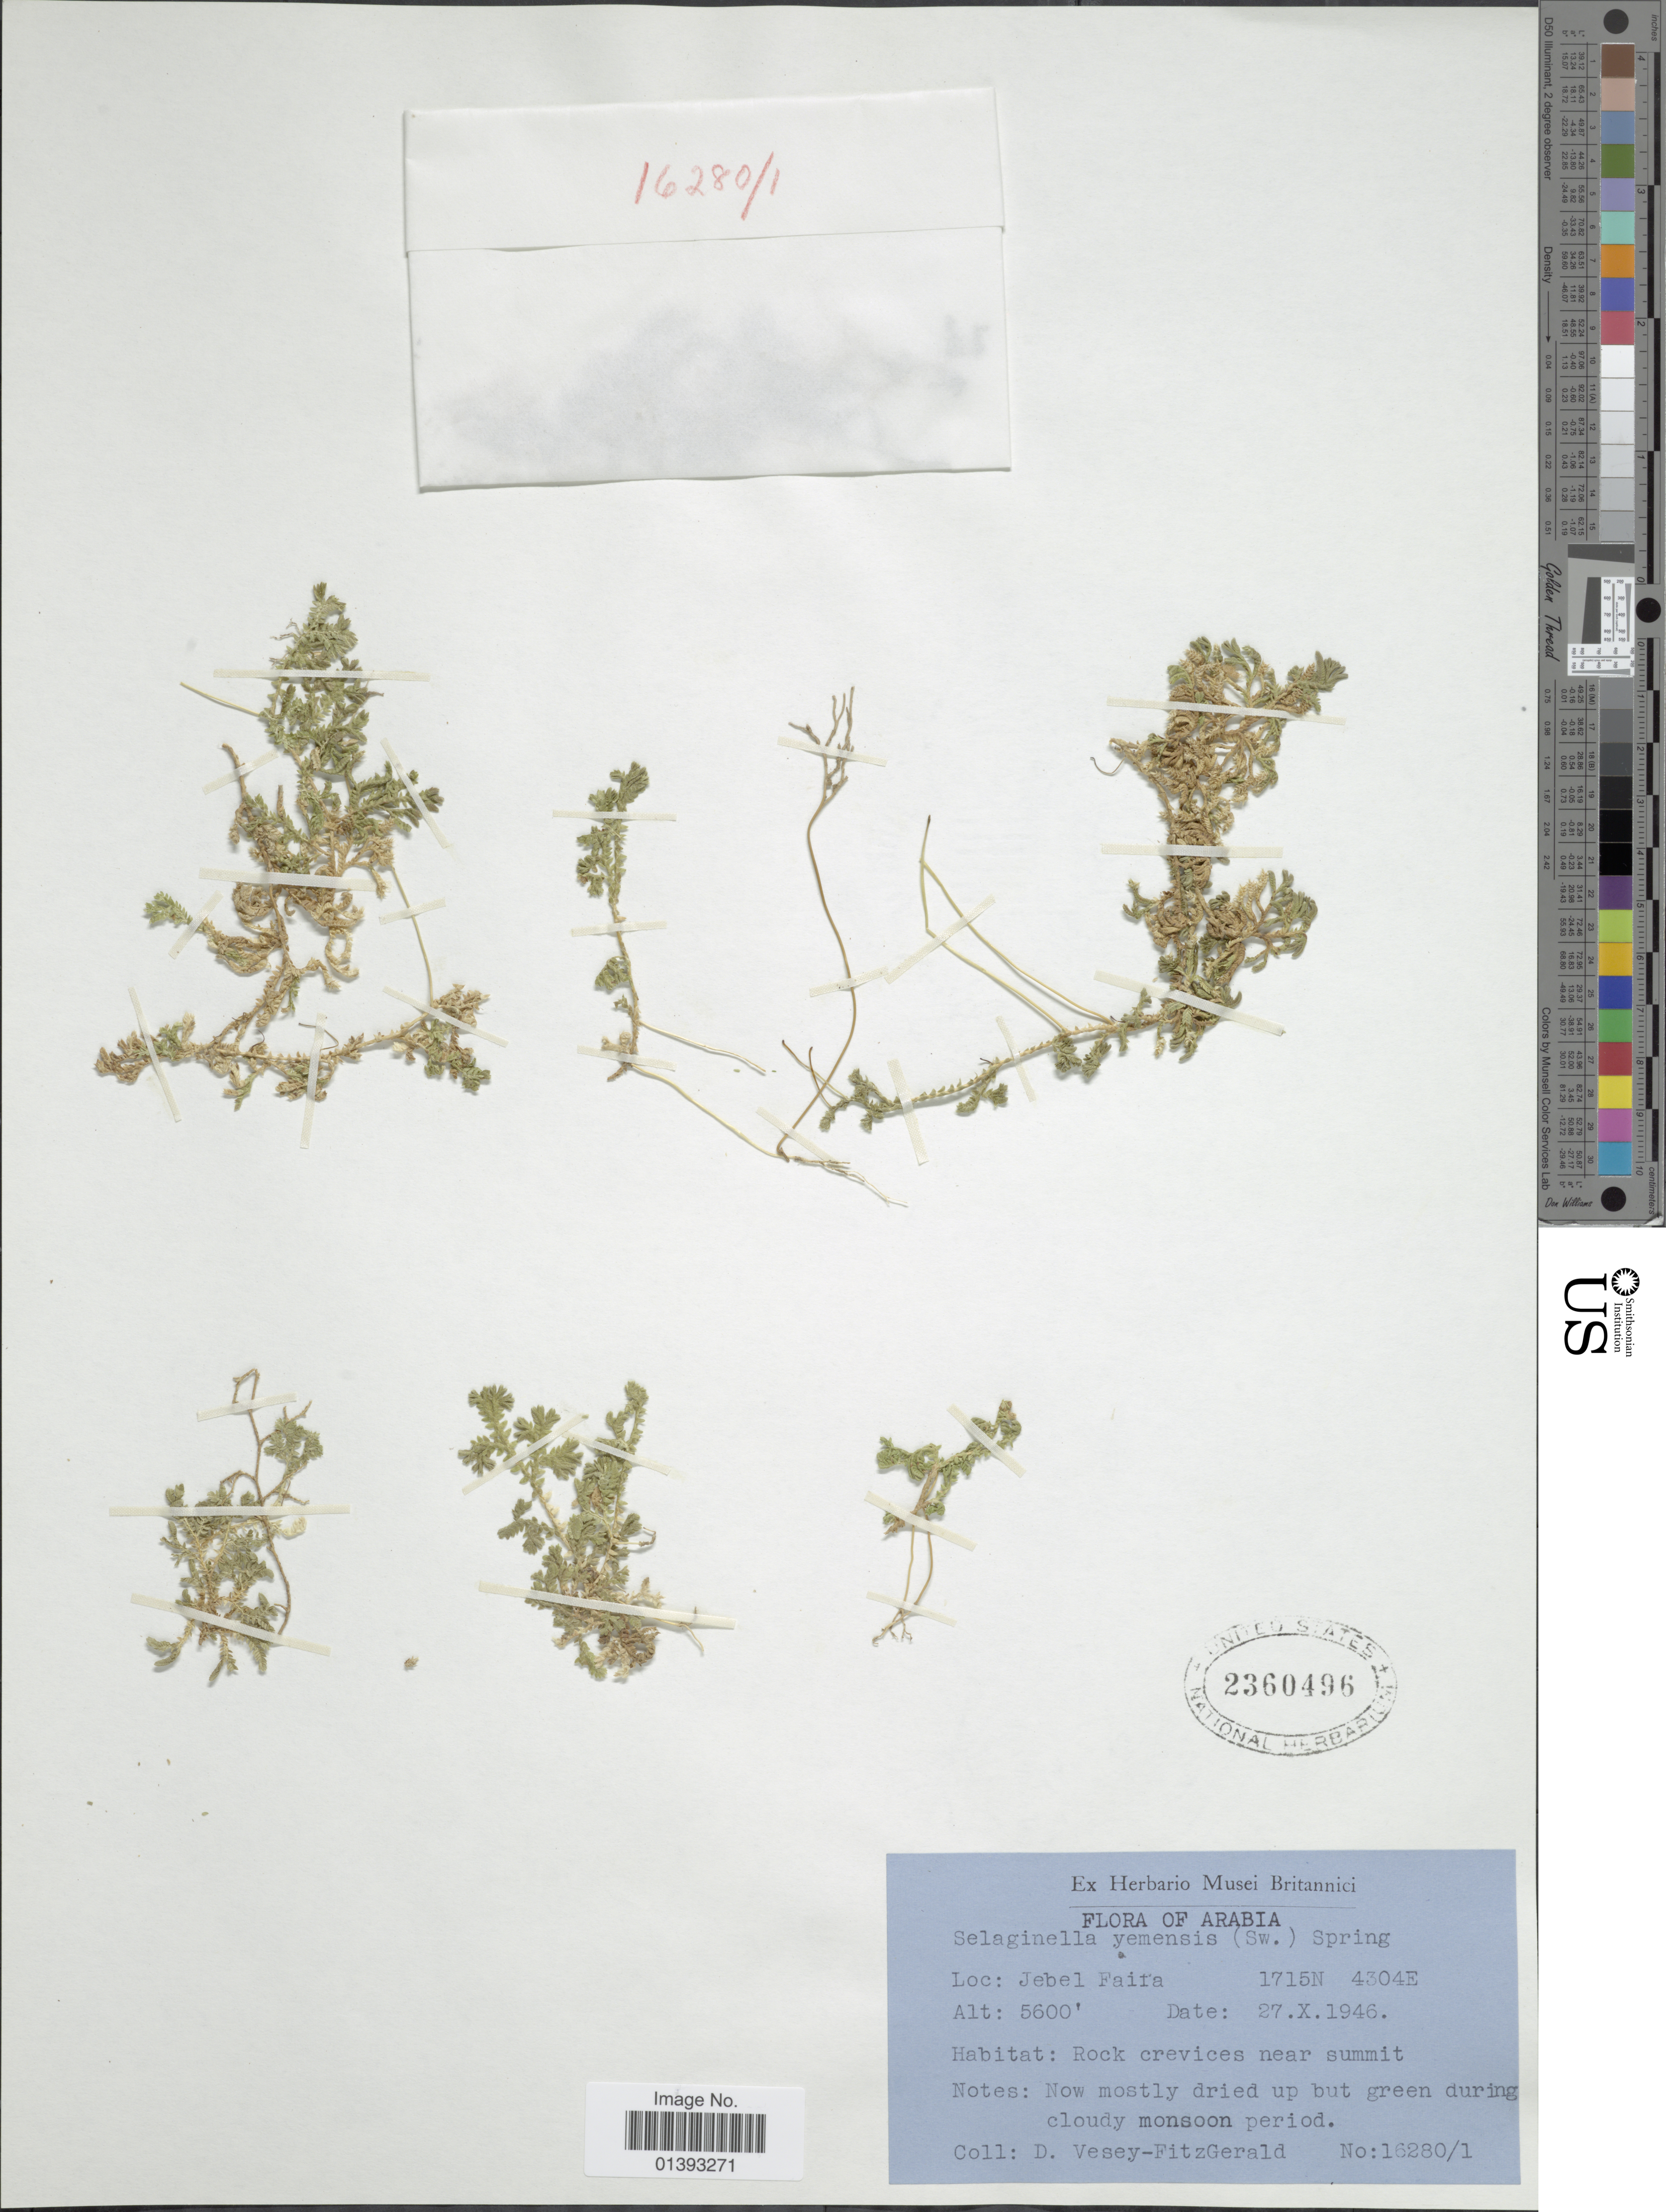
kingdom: Plantae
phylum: Tracheophyta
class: Lycopodiopsida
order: Selaginellales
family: Selaginellaceae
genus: Selaginella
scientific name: Selaginella yemensis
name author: (Sw.) Spring ex Decne.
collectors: D. Vesey-Fitzgerald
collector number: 16280/1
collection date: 1946-10-27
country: Saudi Arabia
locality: Jebel Faira, rock crevices near summit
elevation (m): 1707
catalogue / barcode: US 2360496